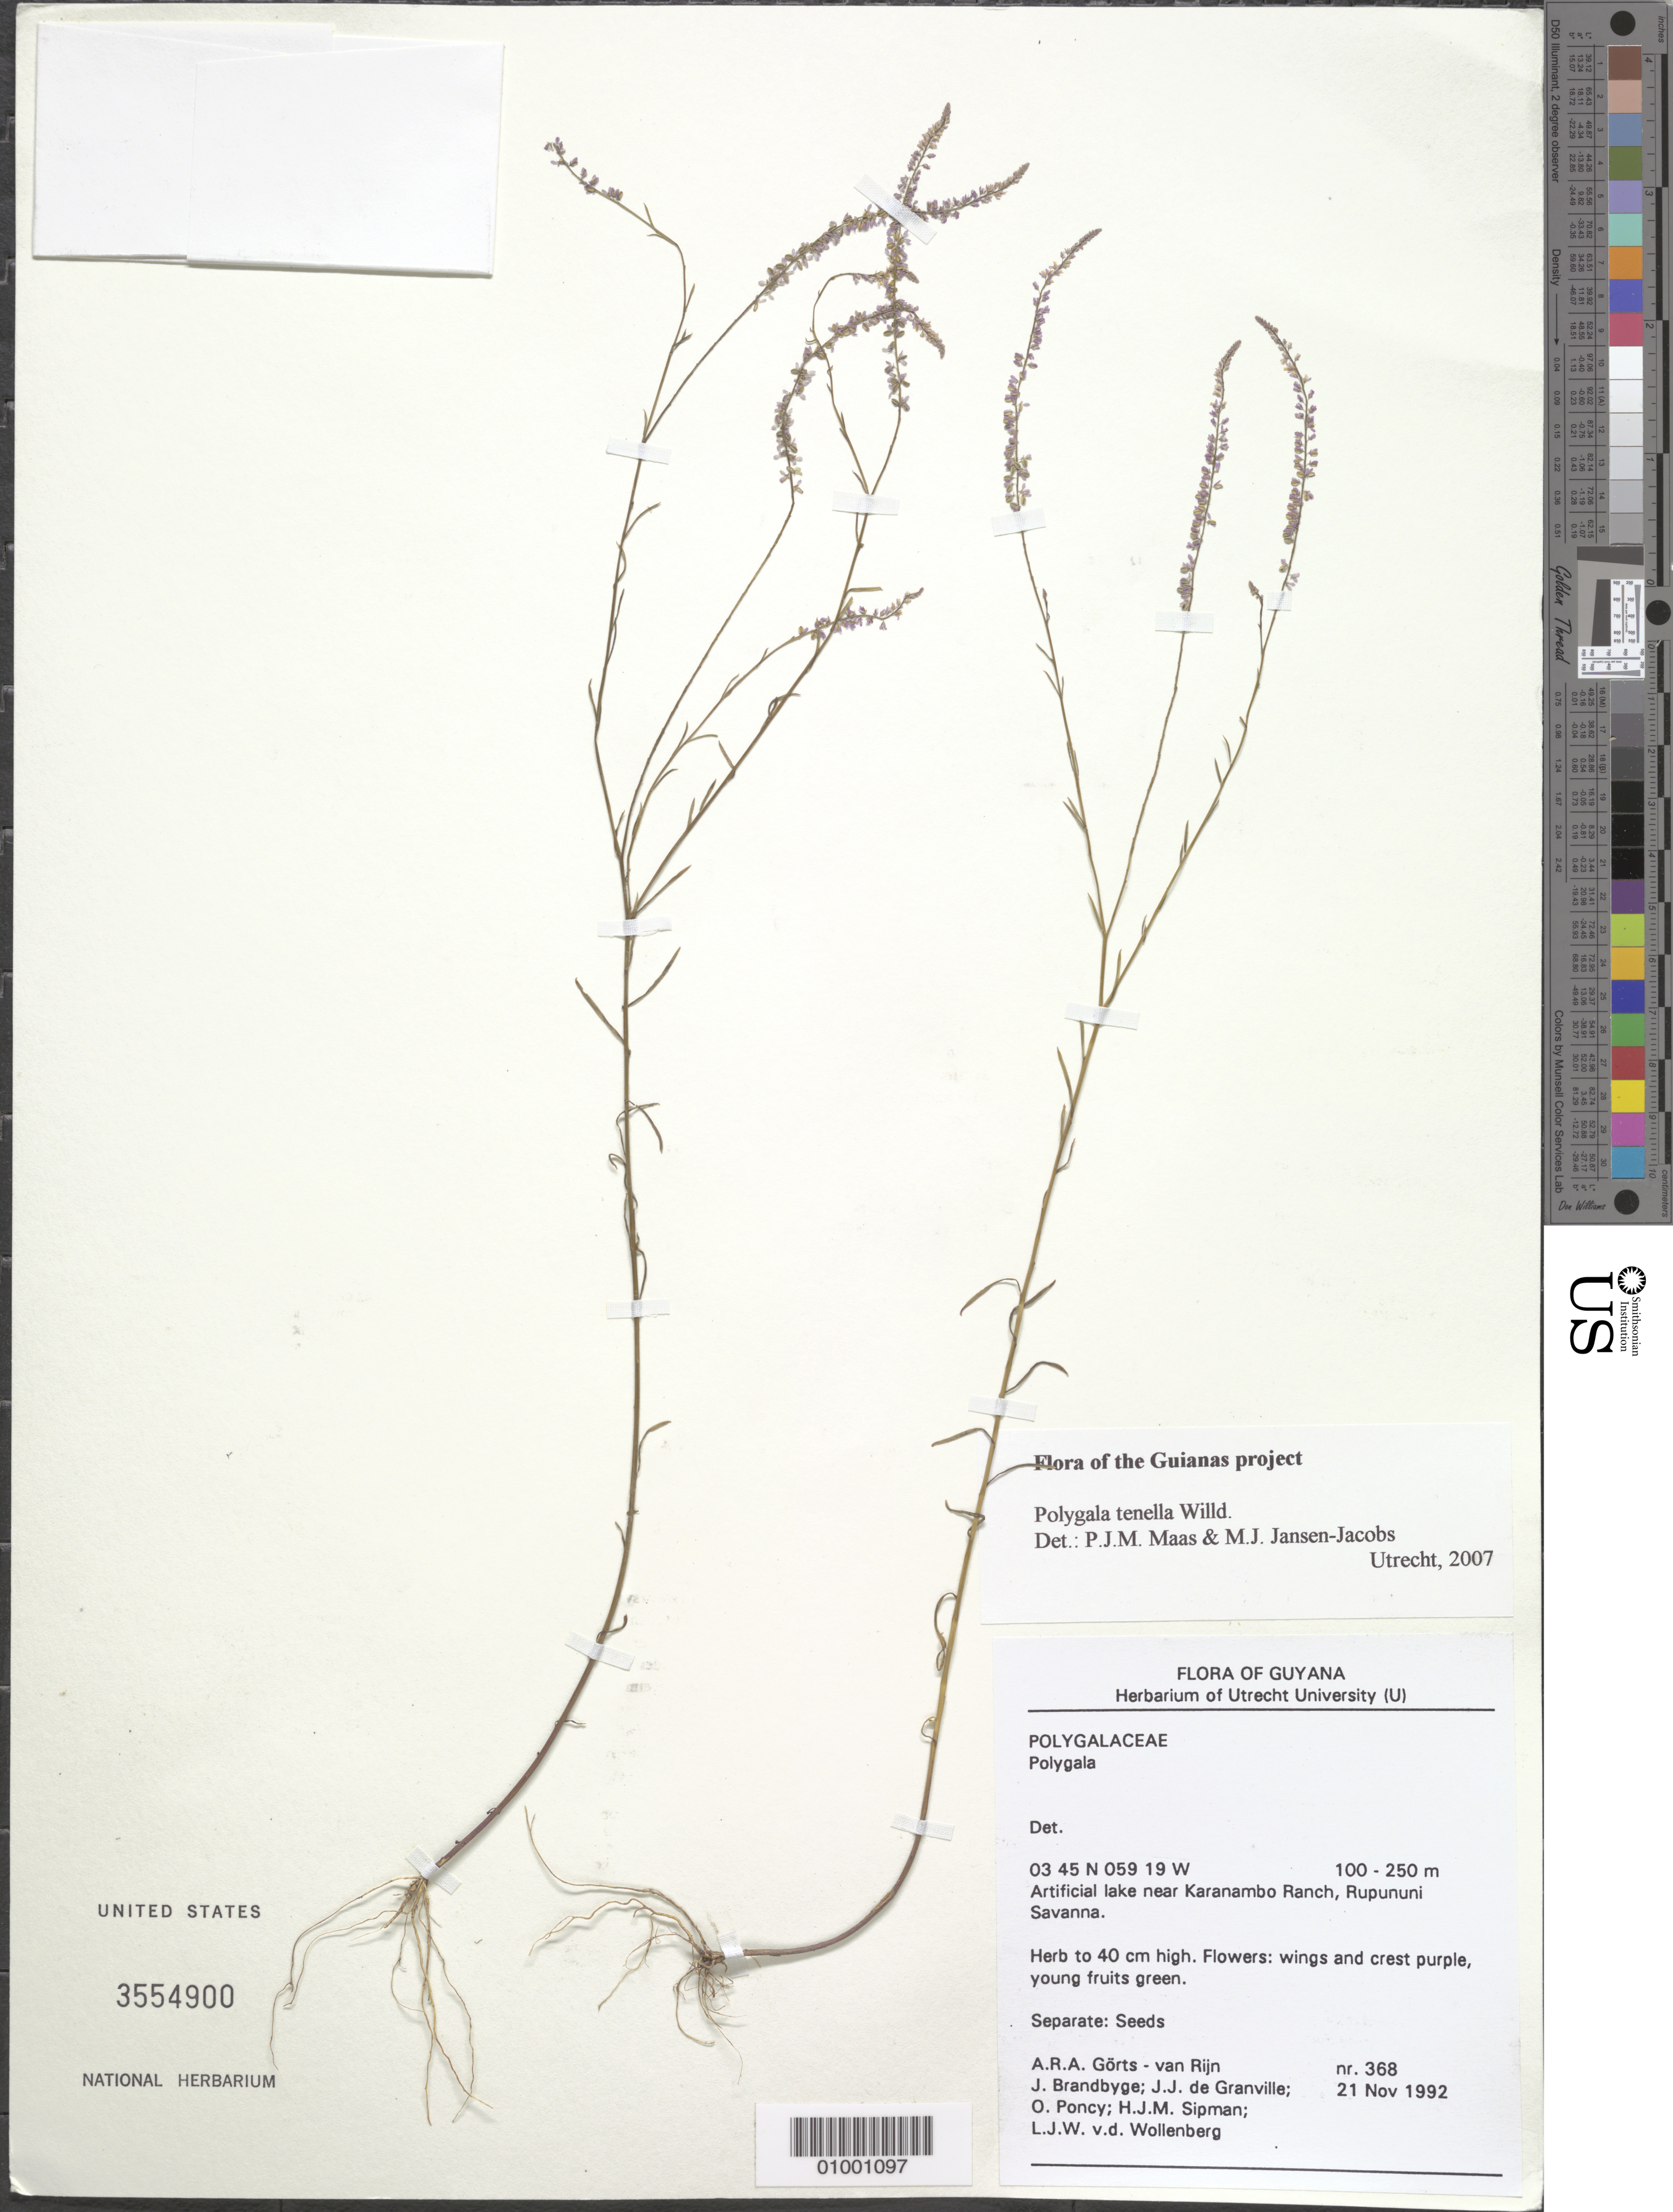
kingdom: Plantae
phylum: Tracheophyta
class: Magnoliopsida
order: Fabales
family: Polygalaceae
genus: Polygala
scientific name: Polygala tenella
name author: Willd.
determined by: Maas, P. J.; Jansen-Jacobs, M. J.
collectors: A. .R. A. Görts-van Rijn, J. Brandbyge, J.-J. de Granville, O. Poncy, H. J. M. Sipman & L. van der Wollenberg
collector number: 368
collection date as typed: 21-Nov-92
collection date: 1992-11-21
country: Guyana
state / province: U. Takutu-U. Essequibo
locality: Karanambo Ranch, Rupununi Savanna, artificial lake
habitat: Savanna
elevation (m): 100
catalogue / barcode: US 3554900